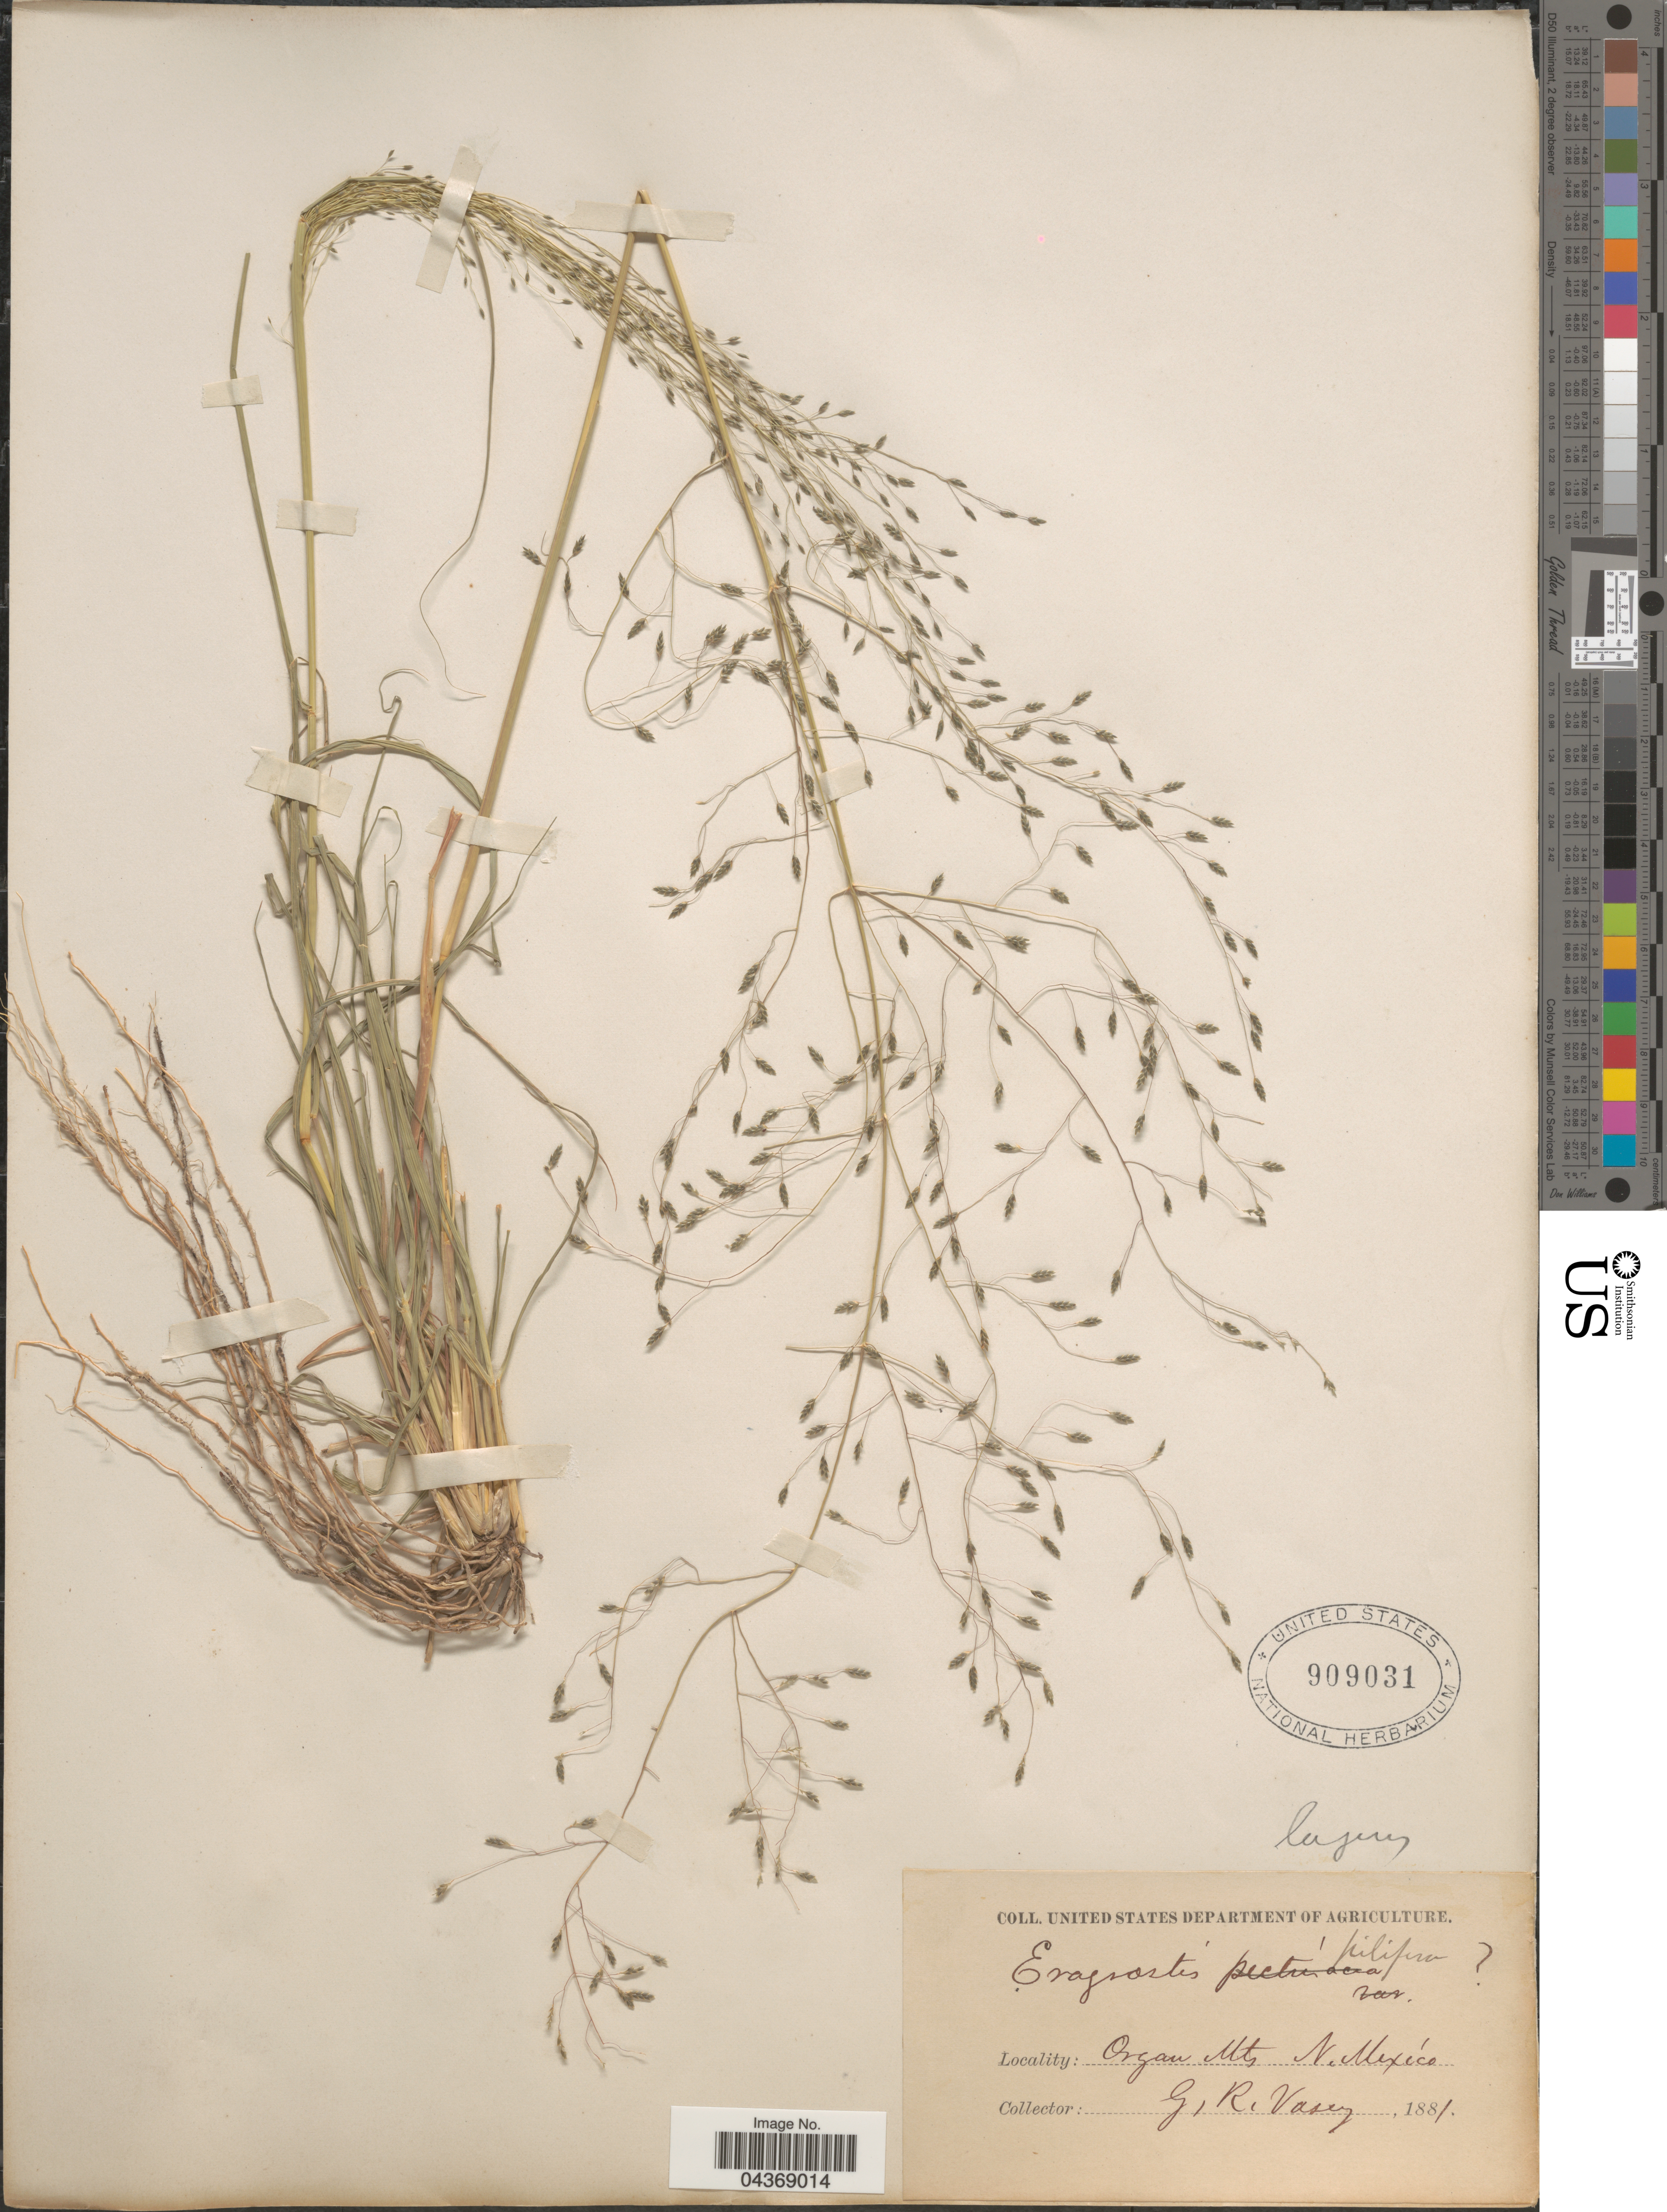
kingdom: Plantae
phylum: Tracheophyta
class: Liliopsida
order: Poales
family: Poaceae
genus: Eragrostis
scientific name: Eragrostis intermedia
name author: Hitchc.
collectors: G. R. Vasey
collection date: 1881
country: United States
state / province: New Mexico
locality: Organ Mts.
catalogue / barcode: US 909031